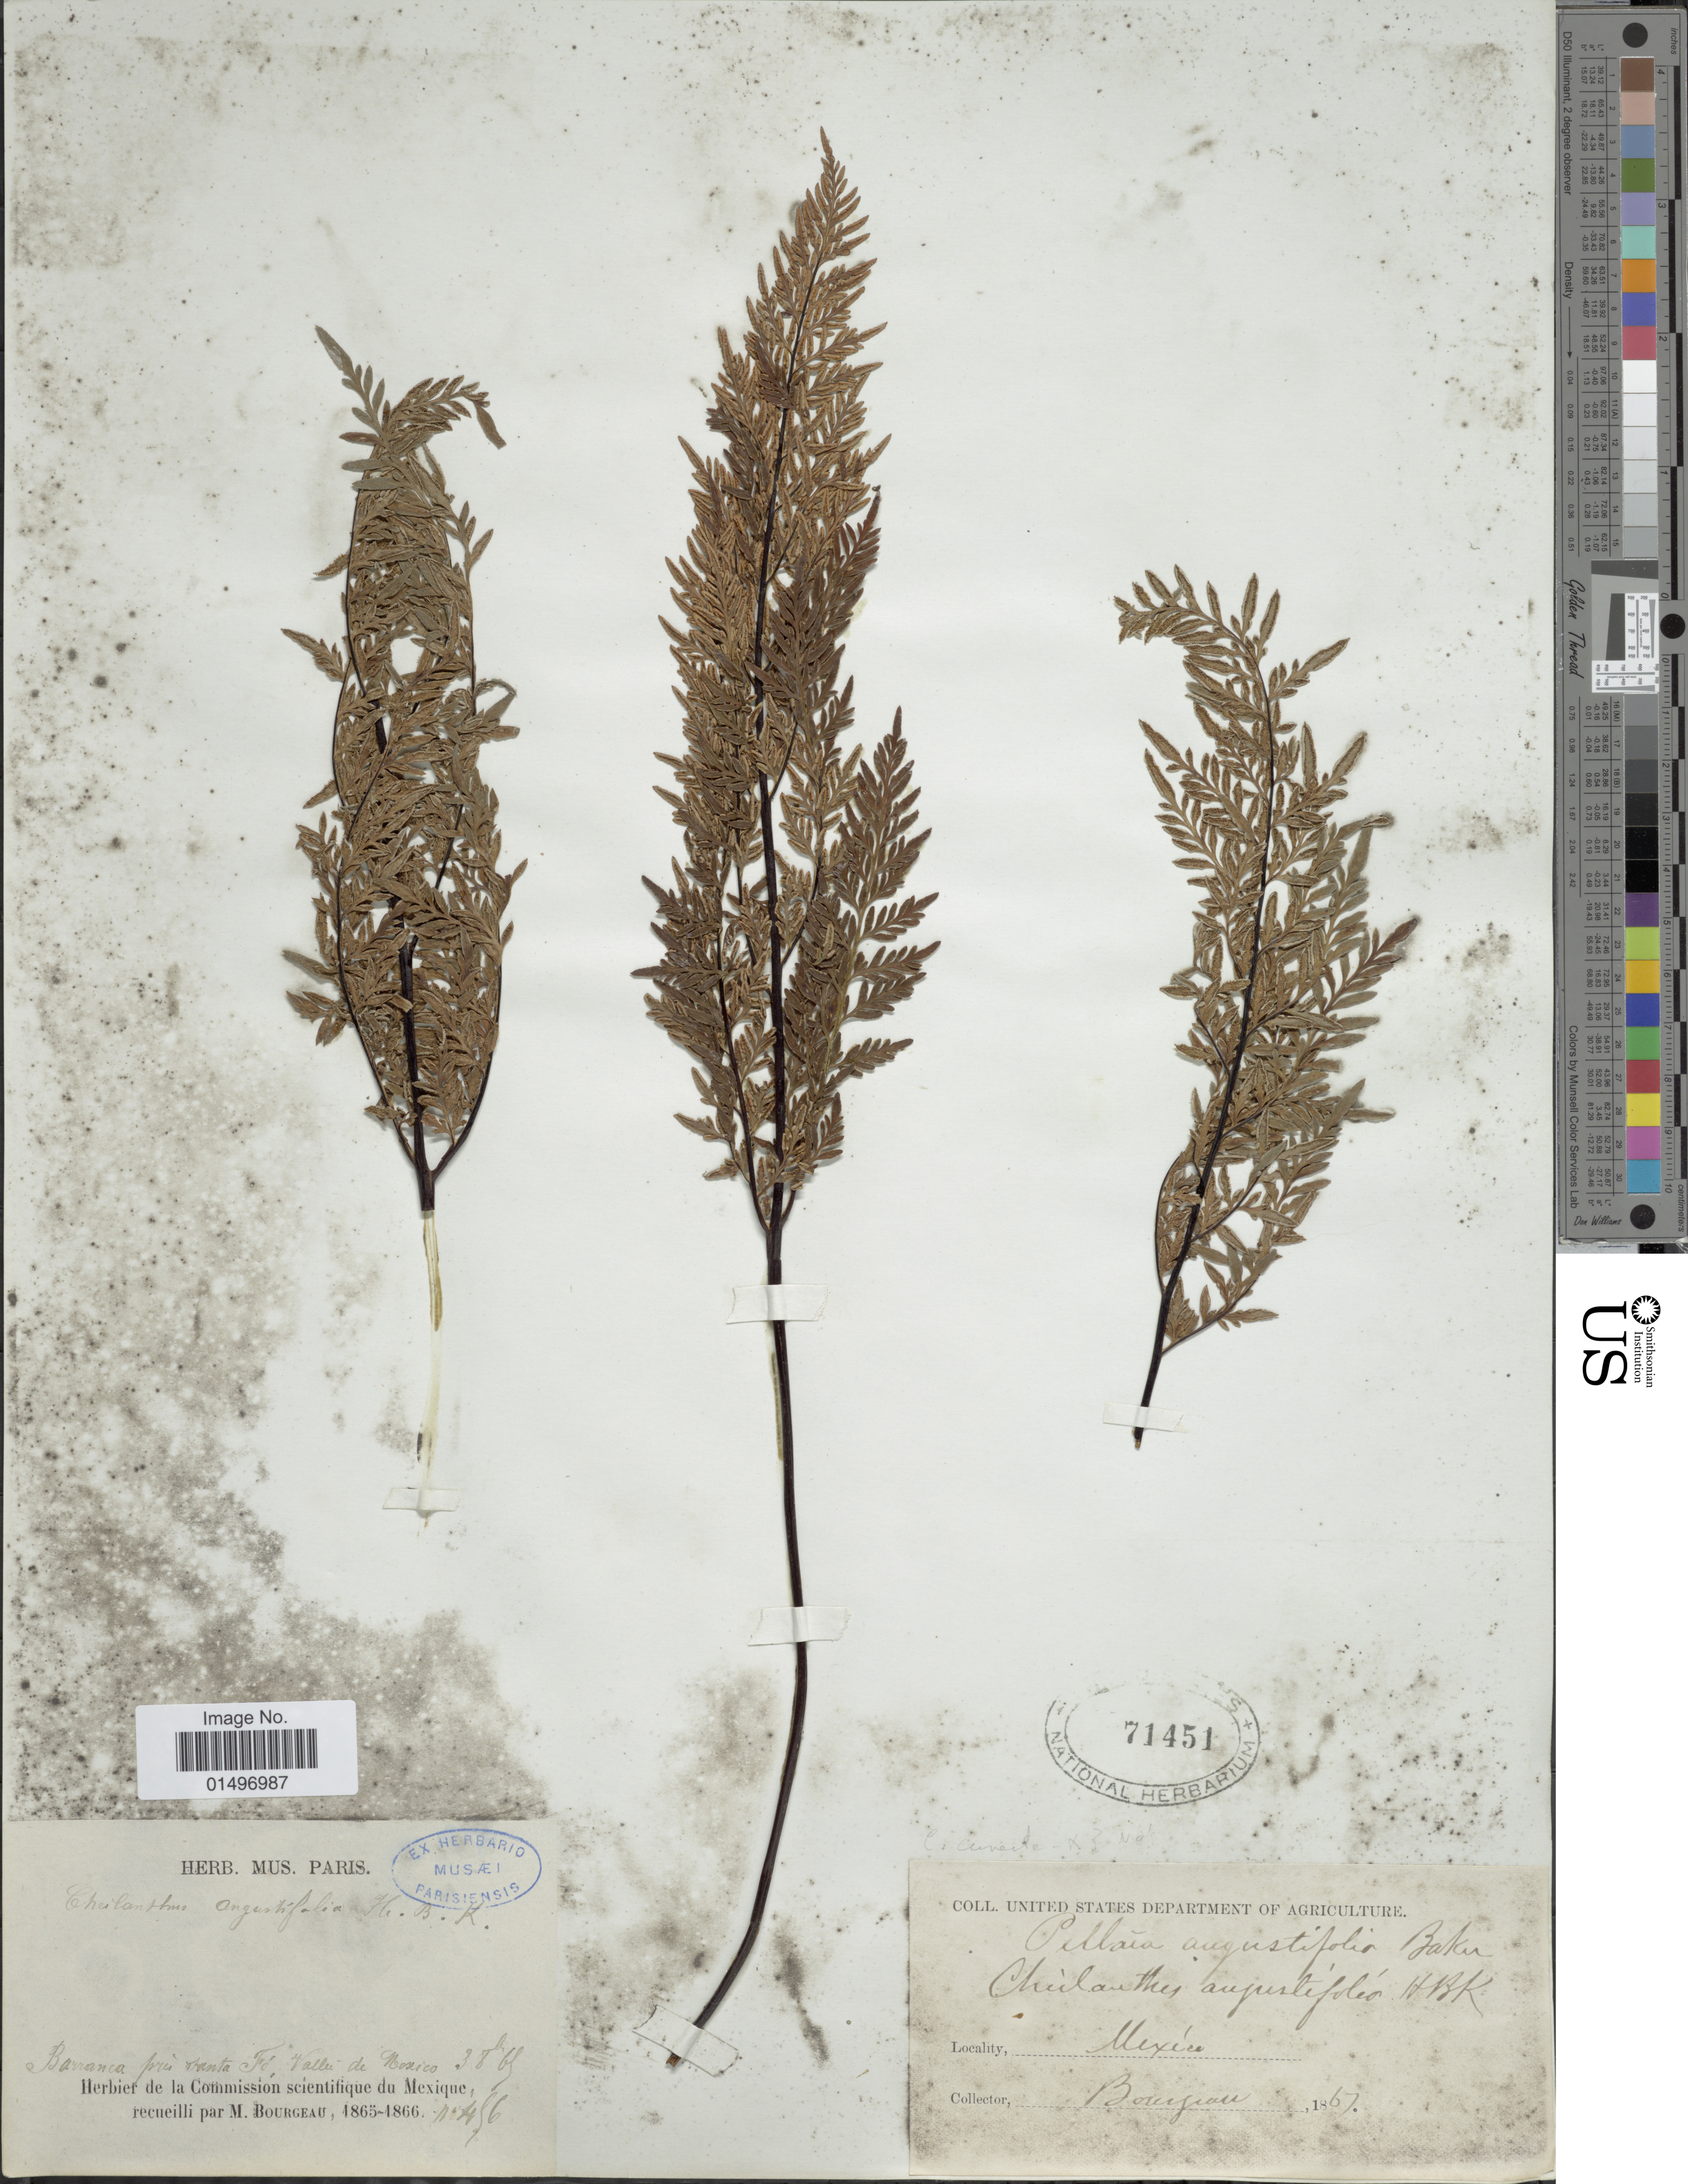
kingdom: Plantae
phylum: Tracheophyta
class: Polypodiopsida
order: Polypodiales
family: Pteridaceae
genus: Gaga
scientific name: Gaga chaerophylla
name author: (Mart. & Ikonn.-Gal.) Fay W. Li & Windham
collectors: M. Bourgeau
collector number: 456*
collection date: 1865/1866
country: Mexico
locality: Barranca près Santa Fé, Vallée de Mexico [Barranca near Santa Fe, Valley of Mexico]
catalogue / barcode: US 71451